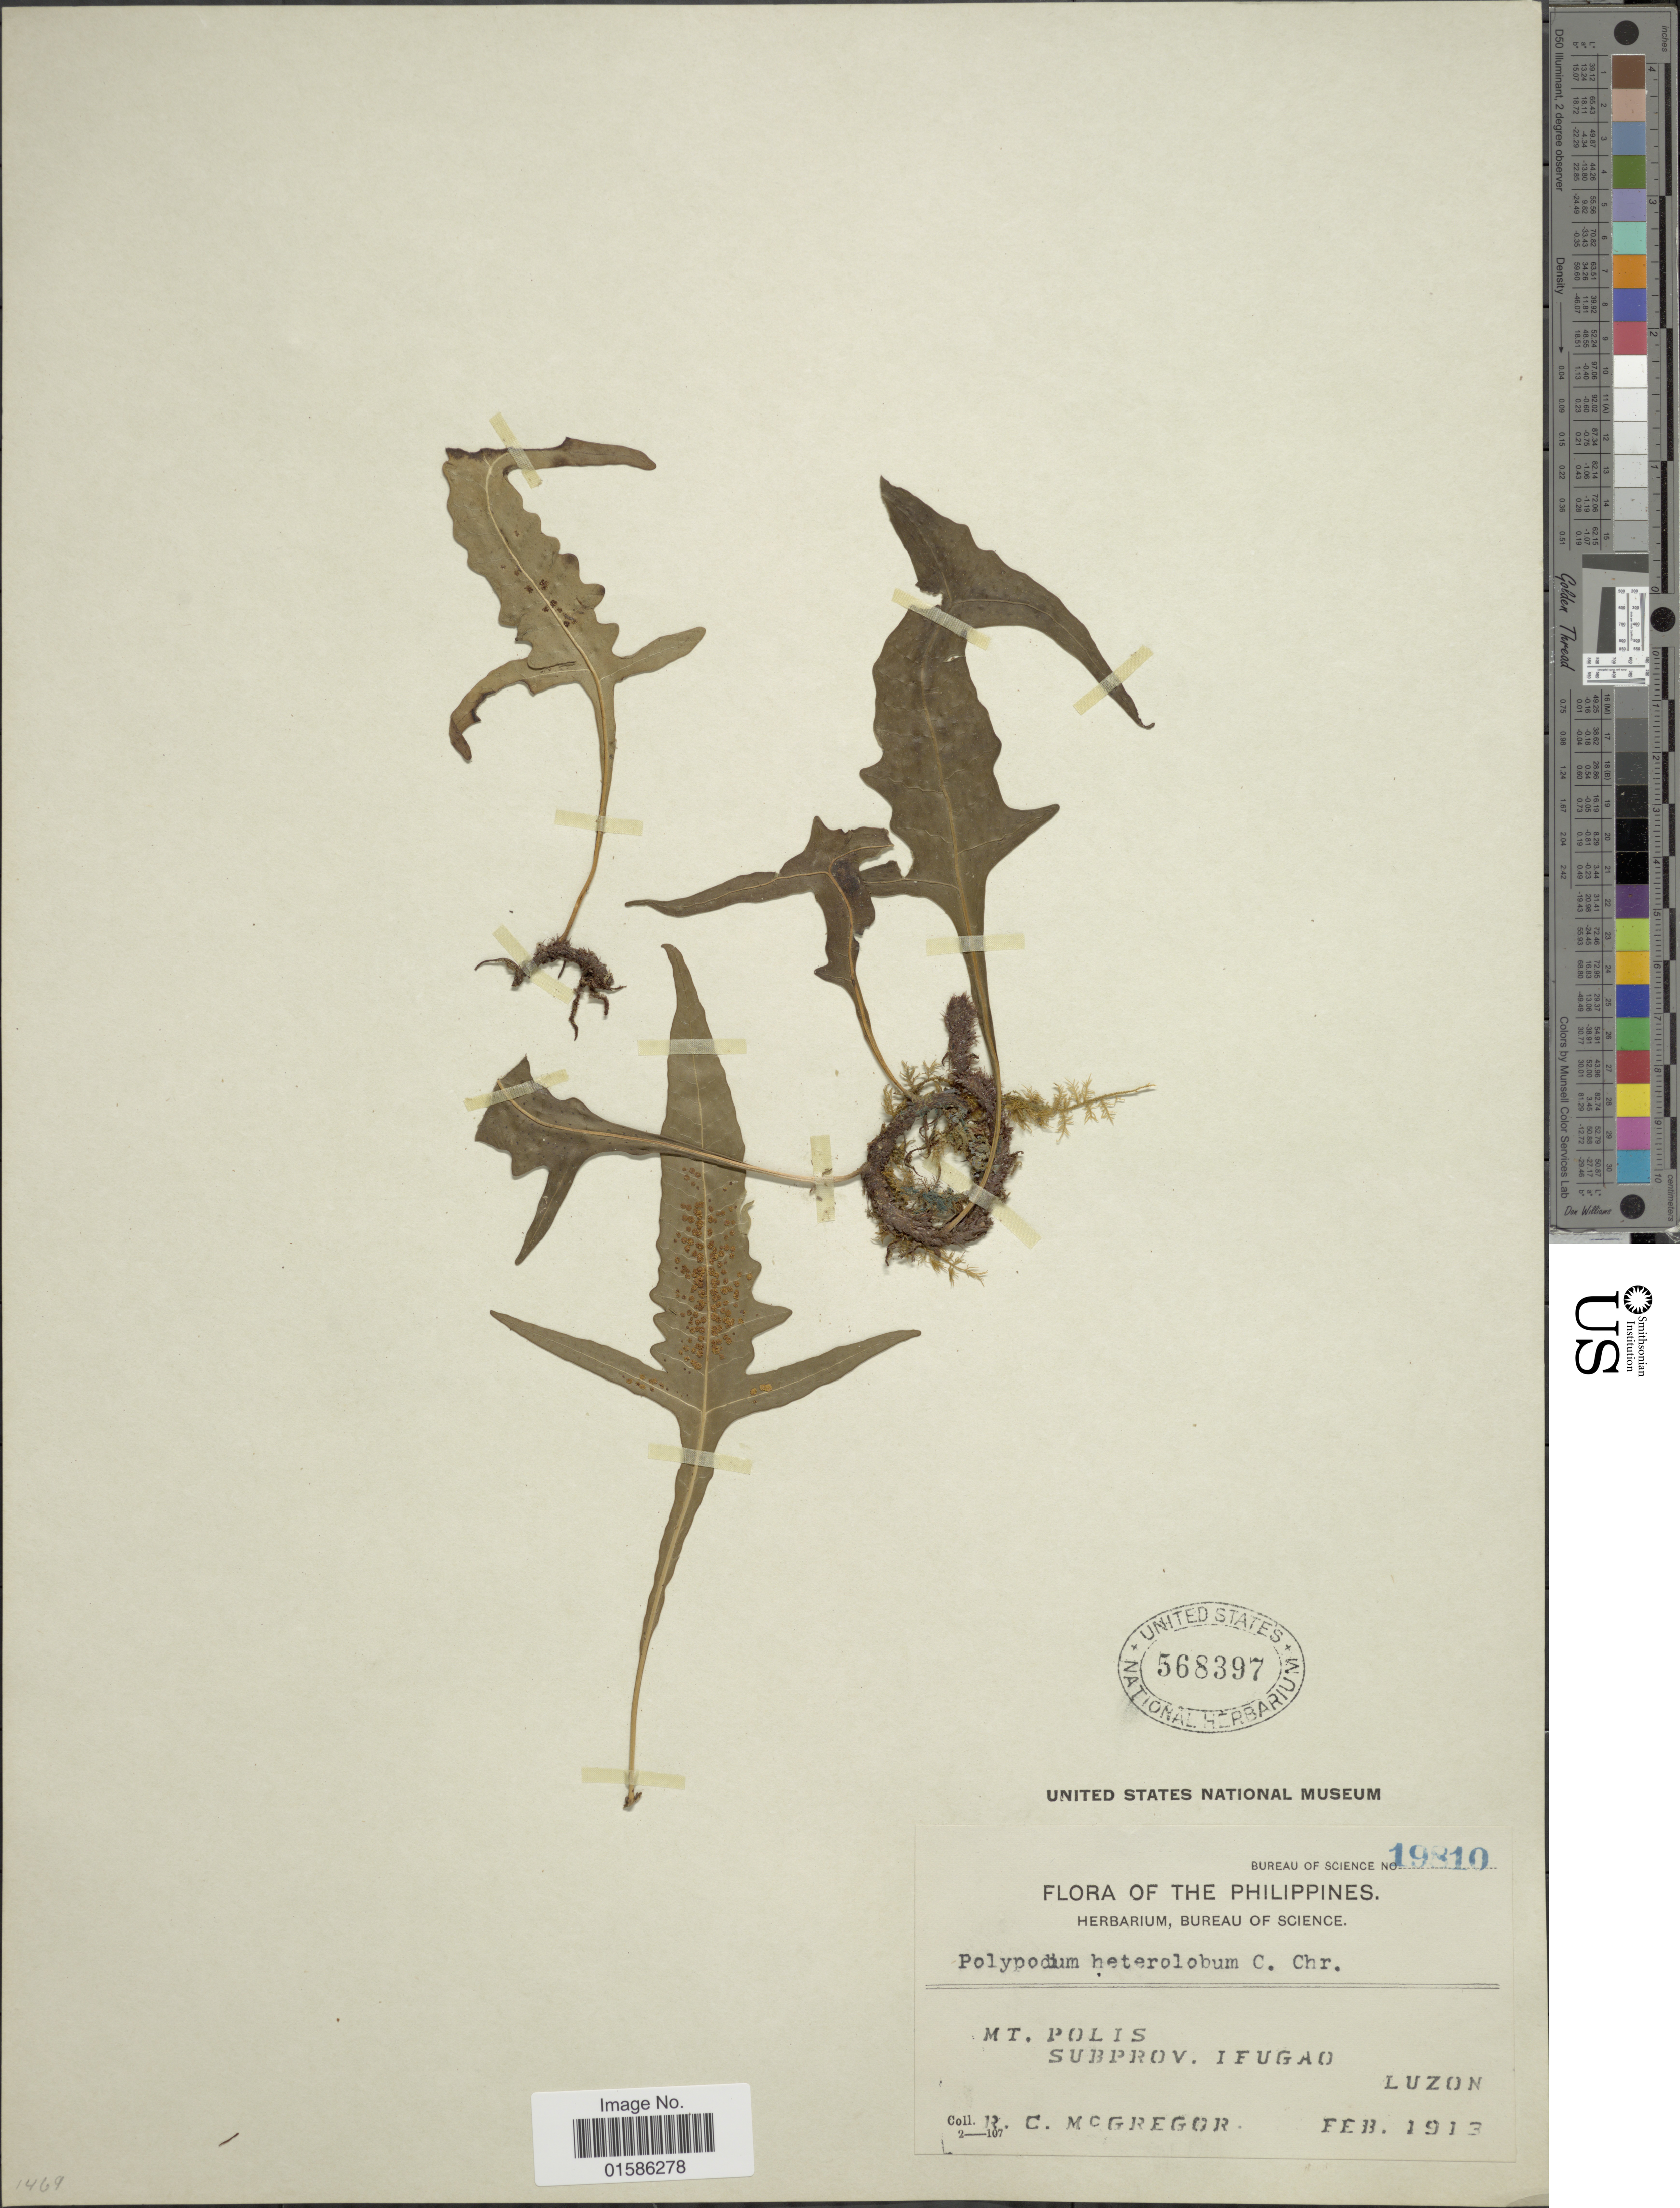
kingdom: Plantae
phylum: Tracheophyta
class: Polypodiopsida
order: Polypodiales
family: Polypodiaceae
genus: Microsorum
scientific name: Microsorum heterolobum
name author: (C. Chr.) Copel.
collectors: R. C. McGregor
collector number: Bureau of Science 19810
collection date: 1913-02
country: Philippines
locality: Mt Polis, Subprov. Ifugao, Luzon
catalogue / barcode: US 568397